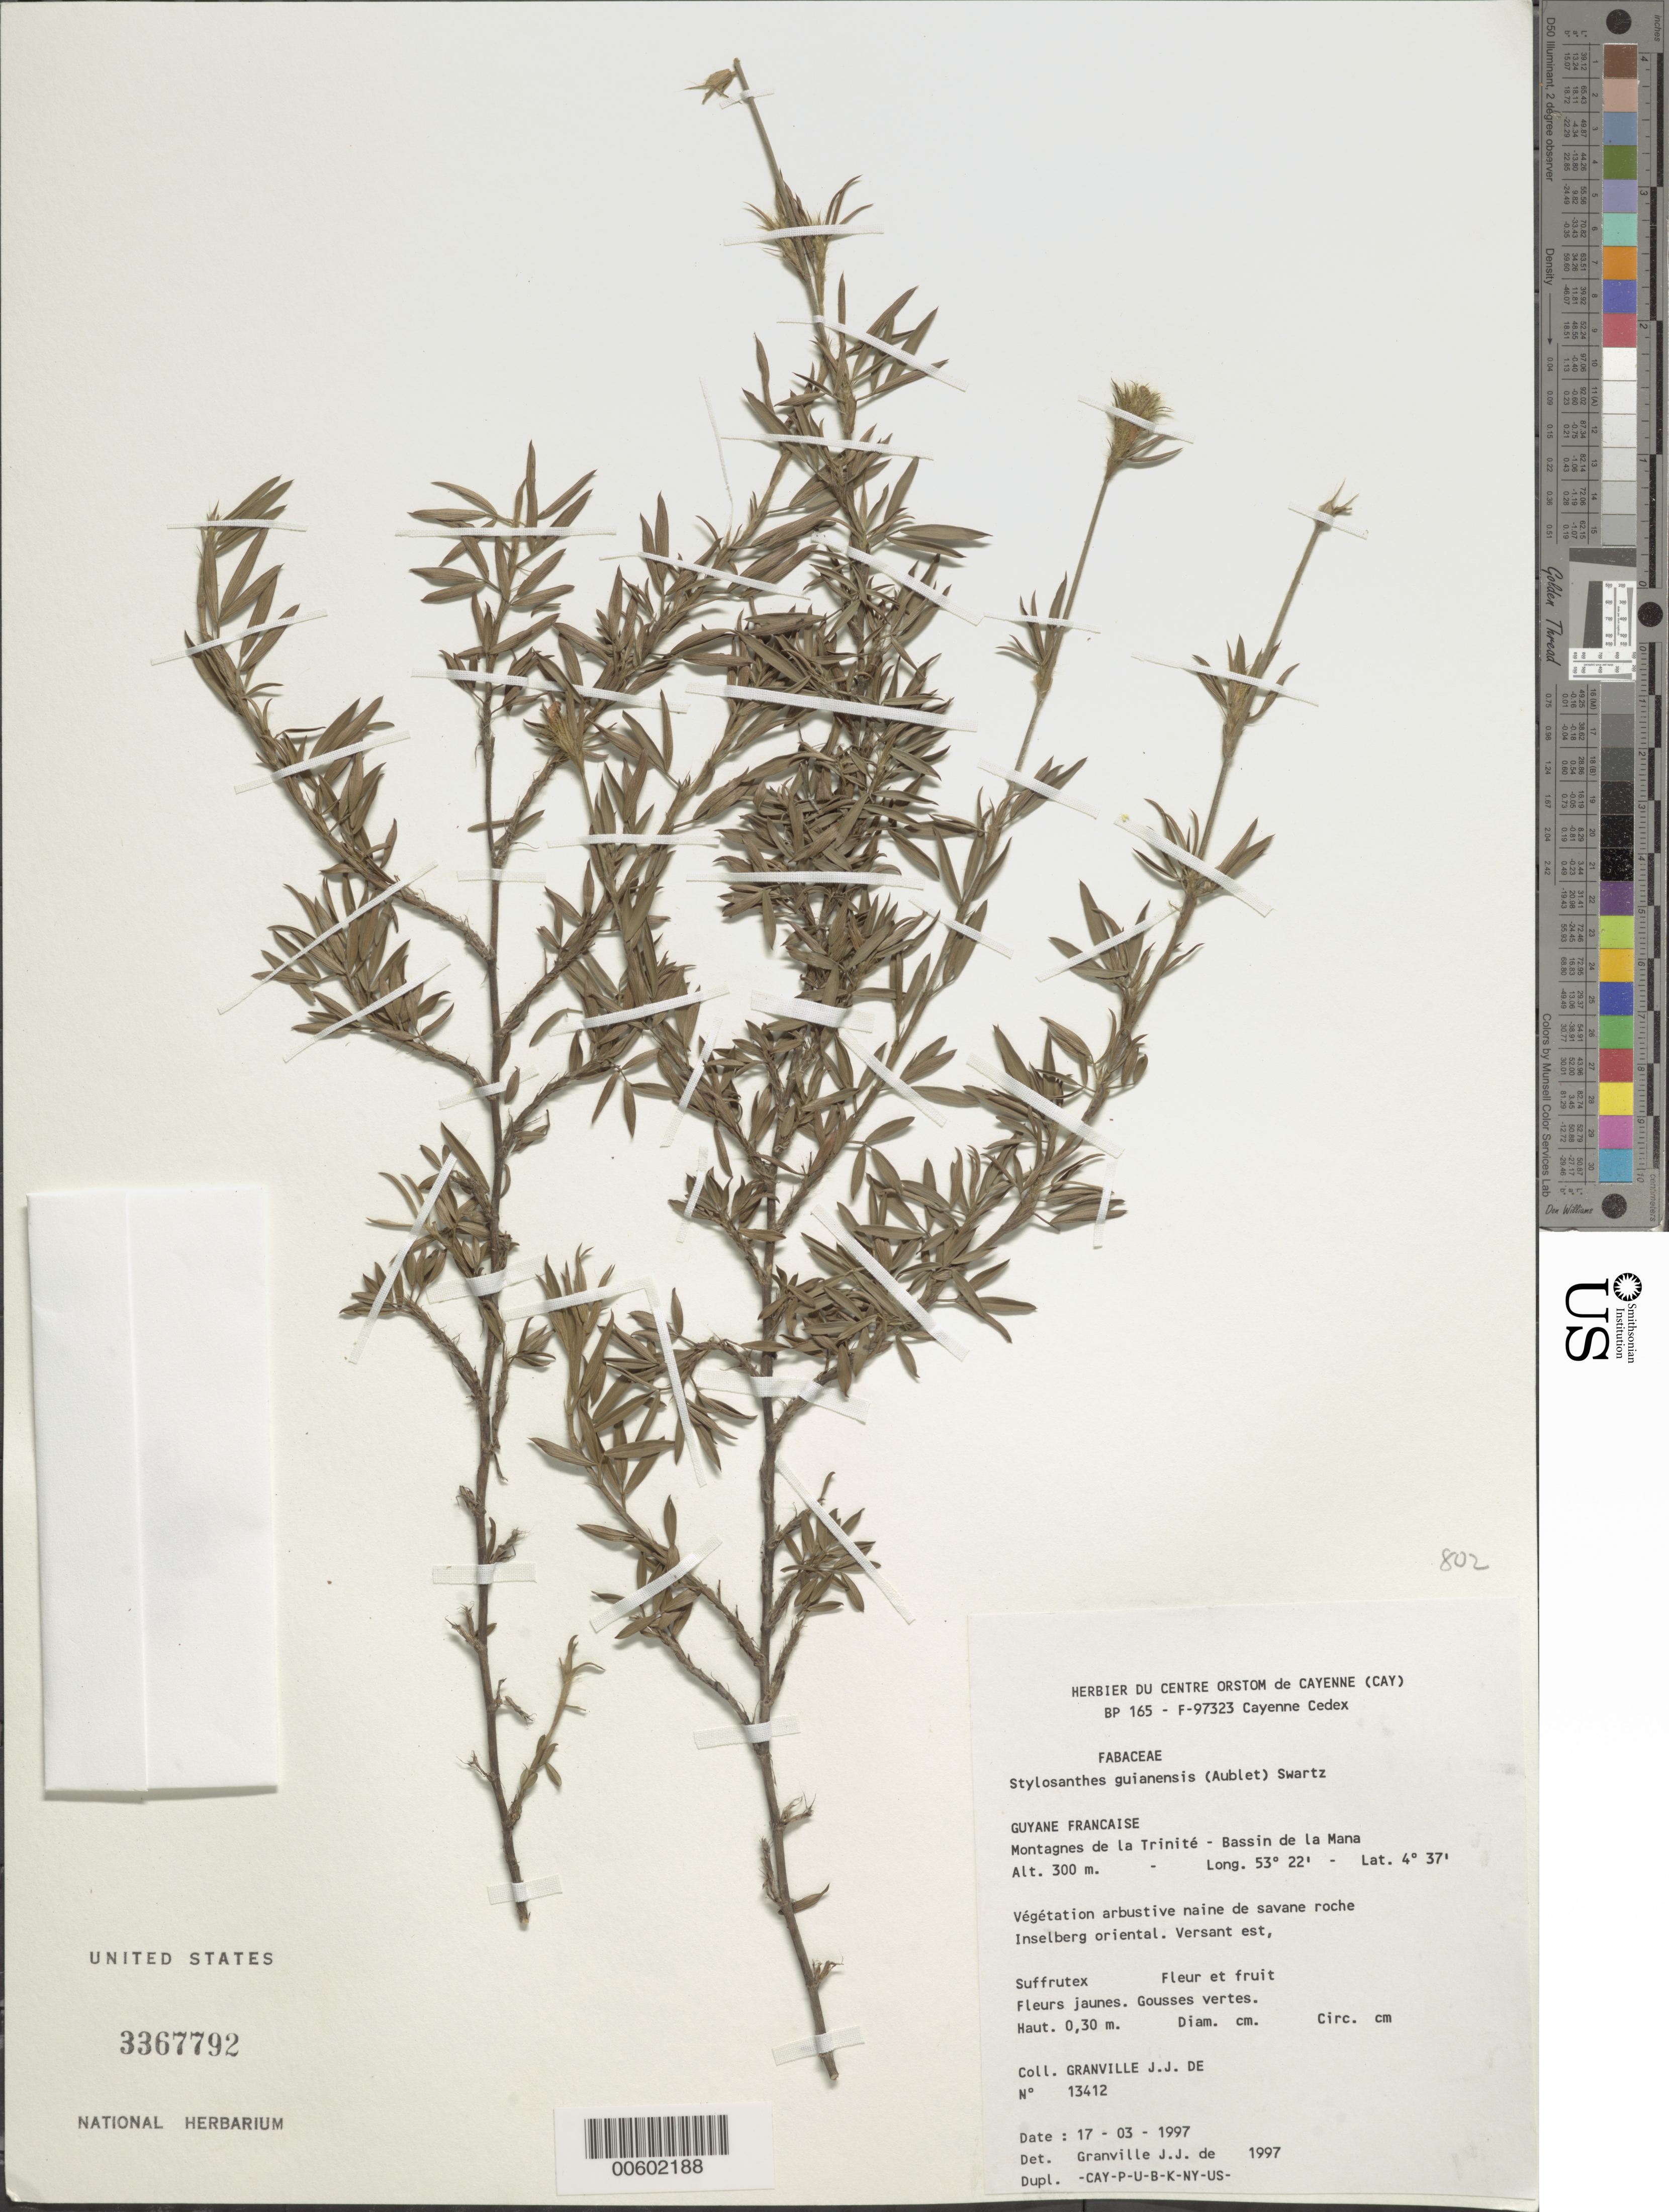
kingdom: Plantae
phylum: Tracheophyta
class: Magnoliopsida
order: Fabales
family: Fabaceae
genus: Stylosanthes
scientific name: Stylosanthes guianensis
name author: (Aubl.) Sw.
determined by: Granville, J. J. de, (CAY), Institut de Recherche pour le Developpement (IRD) (FRENCH GUIANA)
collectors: J.-J. de Granville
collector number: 13412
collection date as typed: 17-Mar-97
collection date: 1997-03-17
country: French Guiana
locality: Montagnes de la Trinité, Bassin de la Mana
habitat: Végétation arbustive naine de savane roche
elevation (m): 300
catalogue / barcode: US 3367792